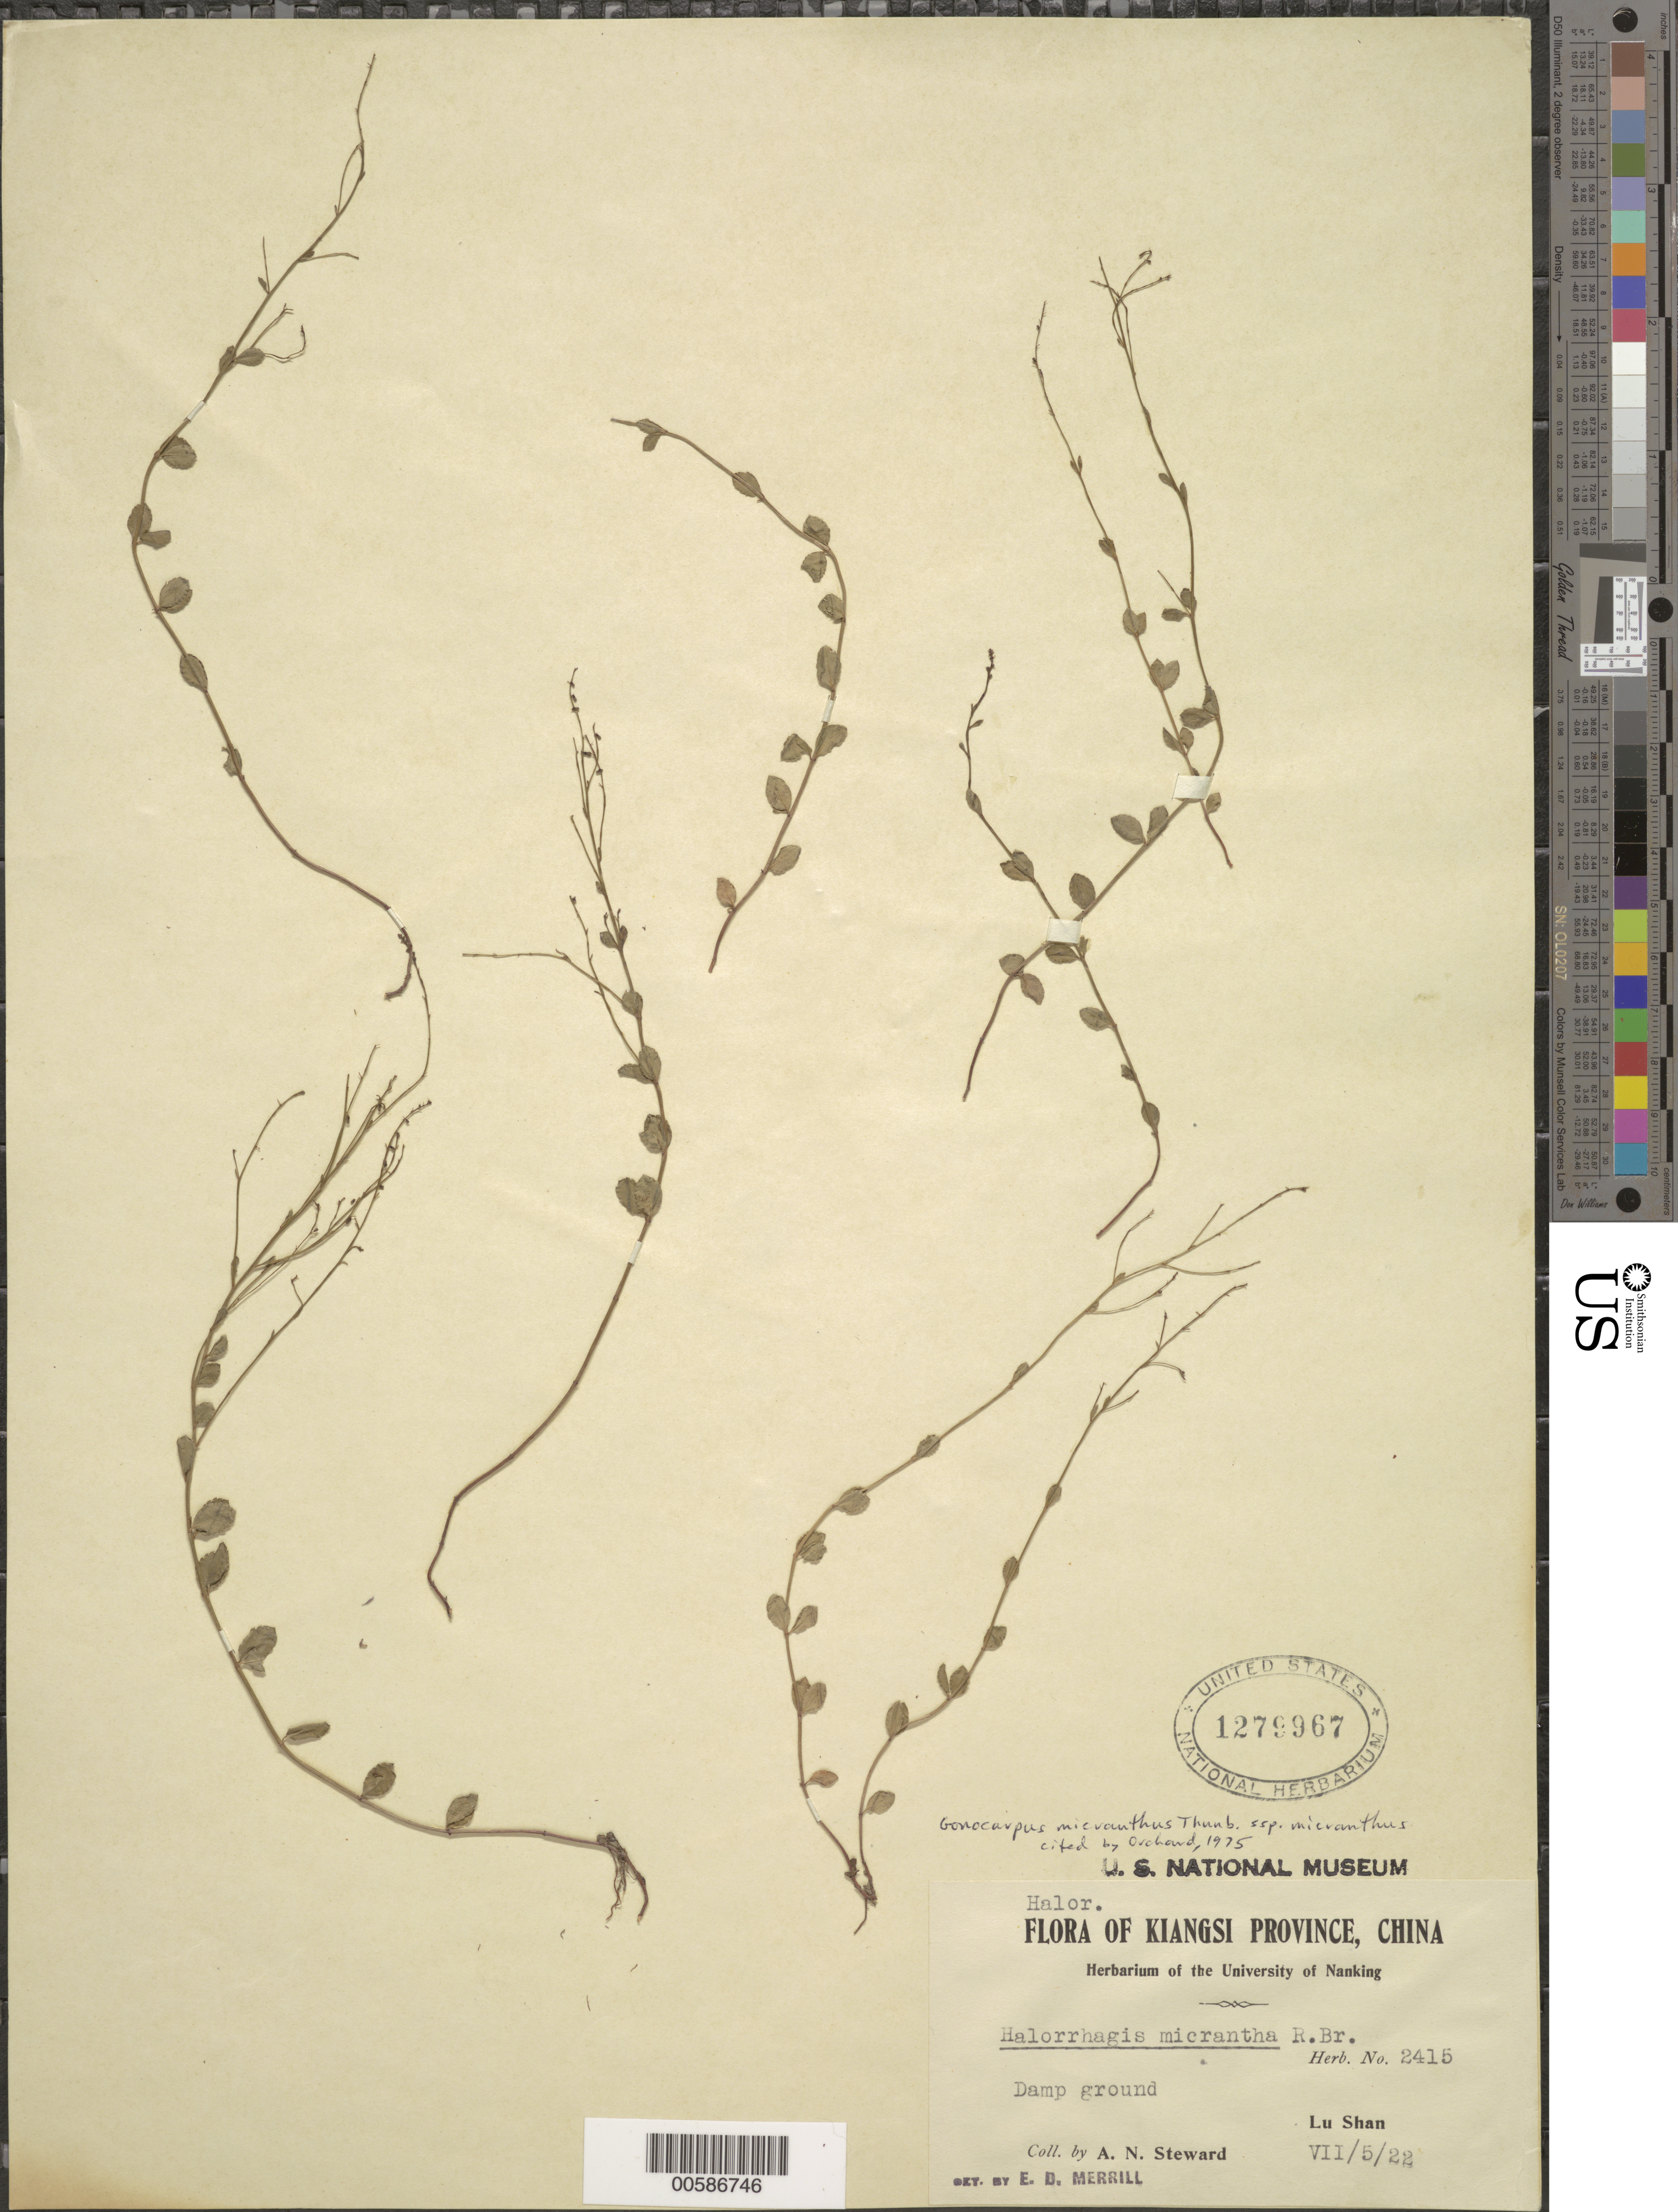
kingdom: Plantae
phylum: Tracheophyta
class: Magnoliopsida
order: Saxifragales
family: Haloragaceae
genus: Gonocarpus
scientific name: Gonocarpus micranthus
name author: Thunb.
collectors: A. N. Steward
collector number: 2415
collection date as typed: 05 Jul 1922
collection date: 1922-07-05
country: China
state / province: Jiangxi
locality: Lu Shan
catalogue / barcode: US 1279967